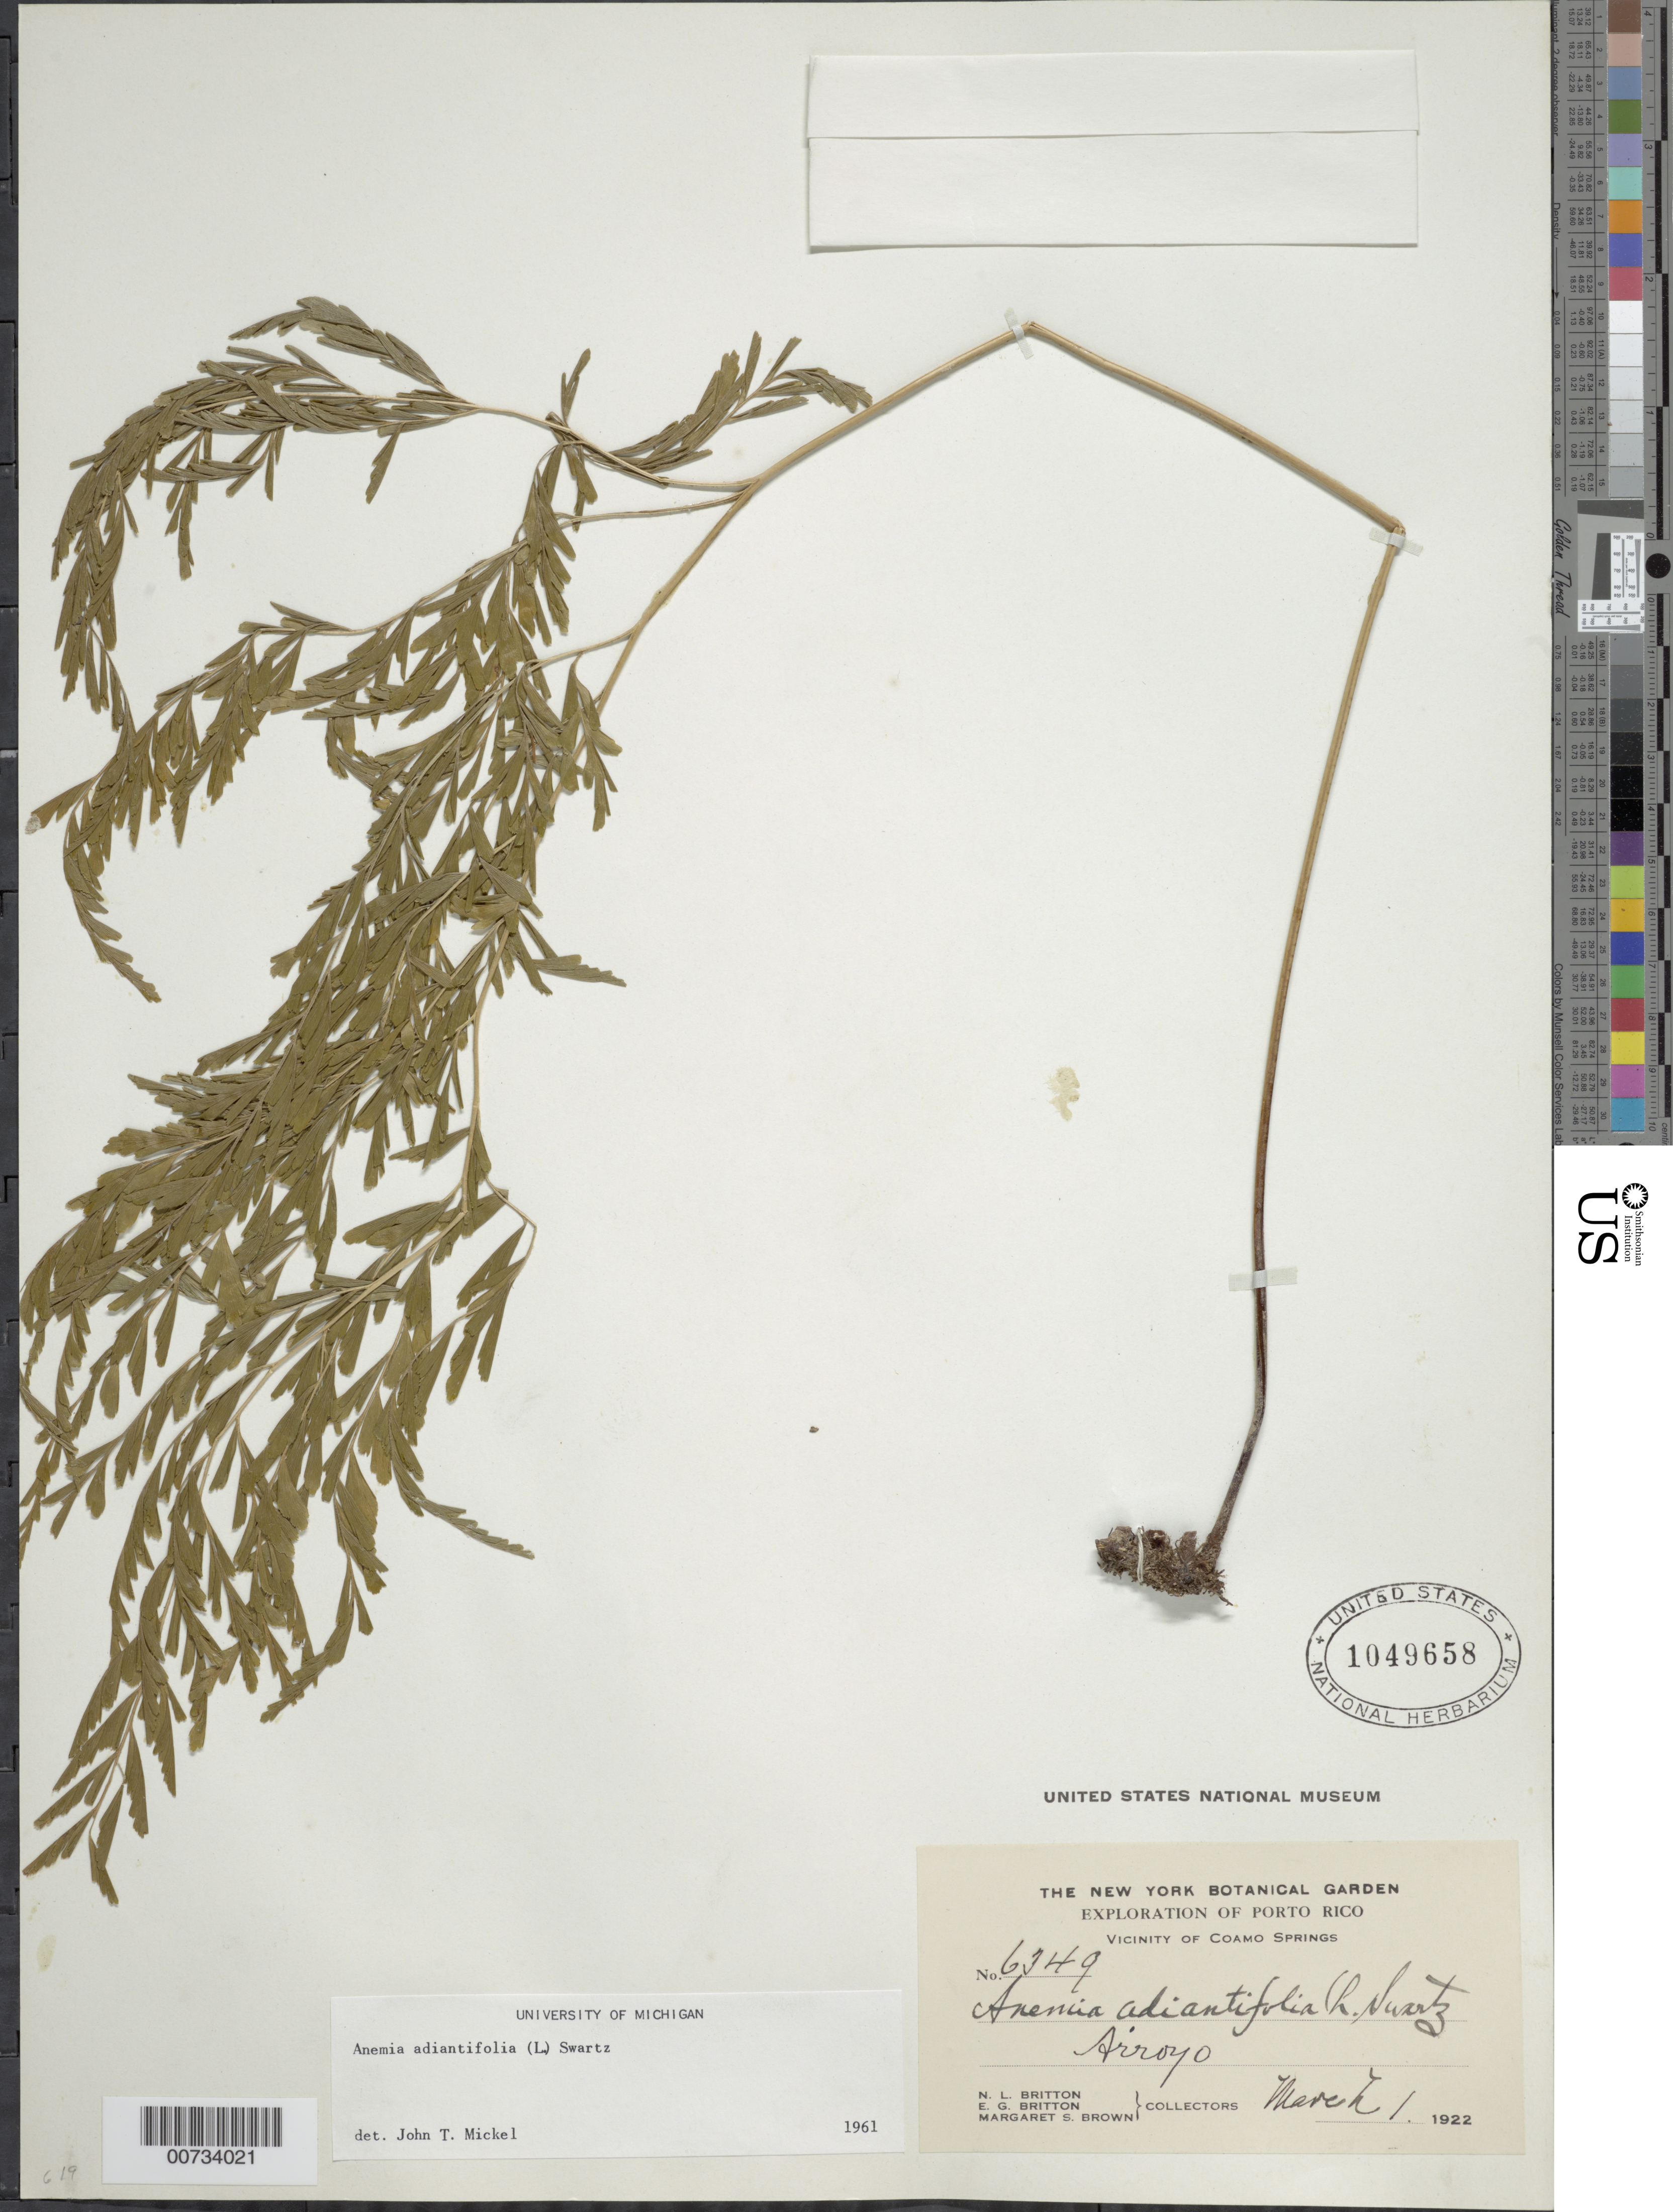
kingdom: Plantae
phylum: Tracheophyta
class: Polypodiopsida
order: Schizaeales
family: Anemiaceae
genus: Anemia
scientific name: Anemia adiantifolia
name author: (L.) Sw.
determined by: Mickel, J. T., (NY), New York Botanical Garden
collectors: N. Britton, E. G. Britton & M. S. Brown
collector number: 6349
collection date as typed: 01 Mar 1922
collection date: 1922-03-01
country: Puerto Rico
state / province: Coamo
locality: Coamo Springs, Arroyo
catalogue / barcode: US 1049658